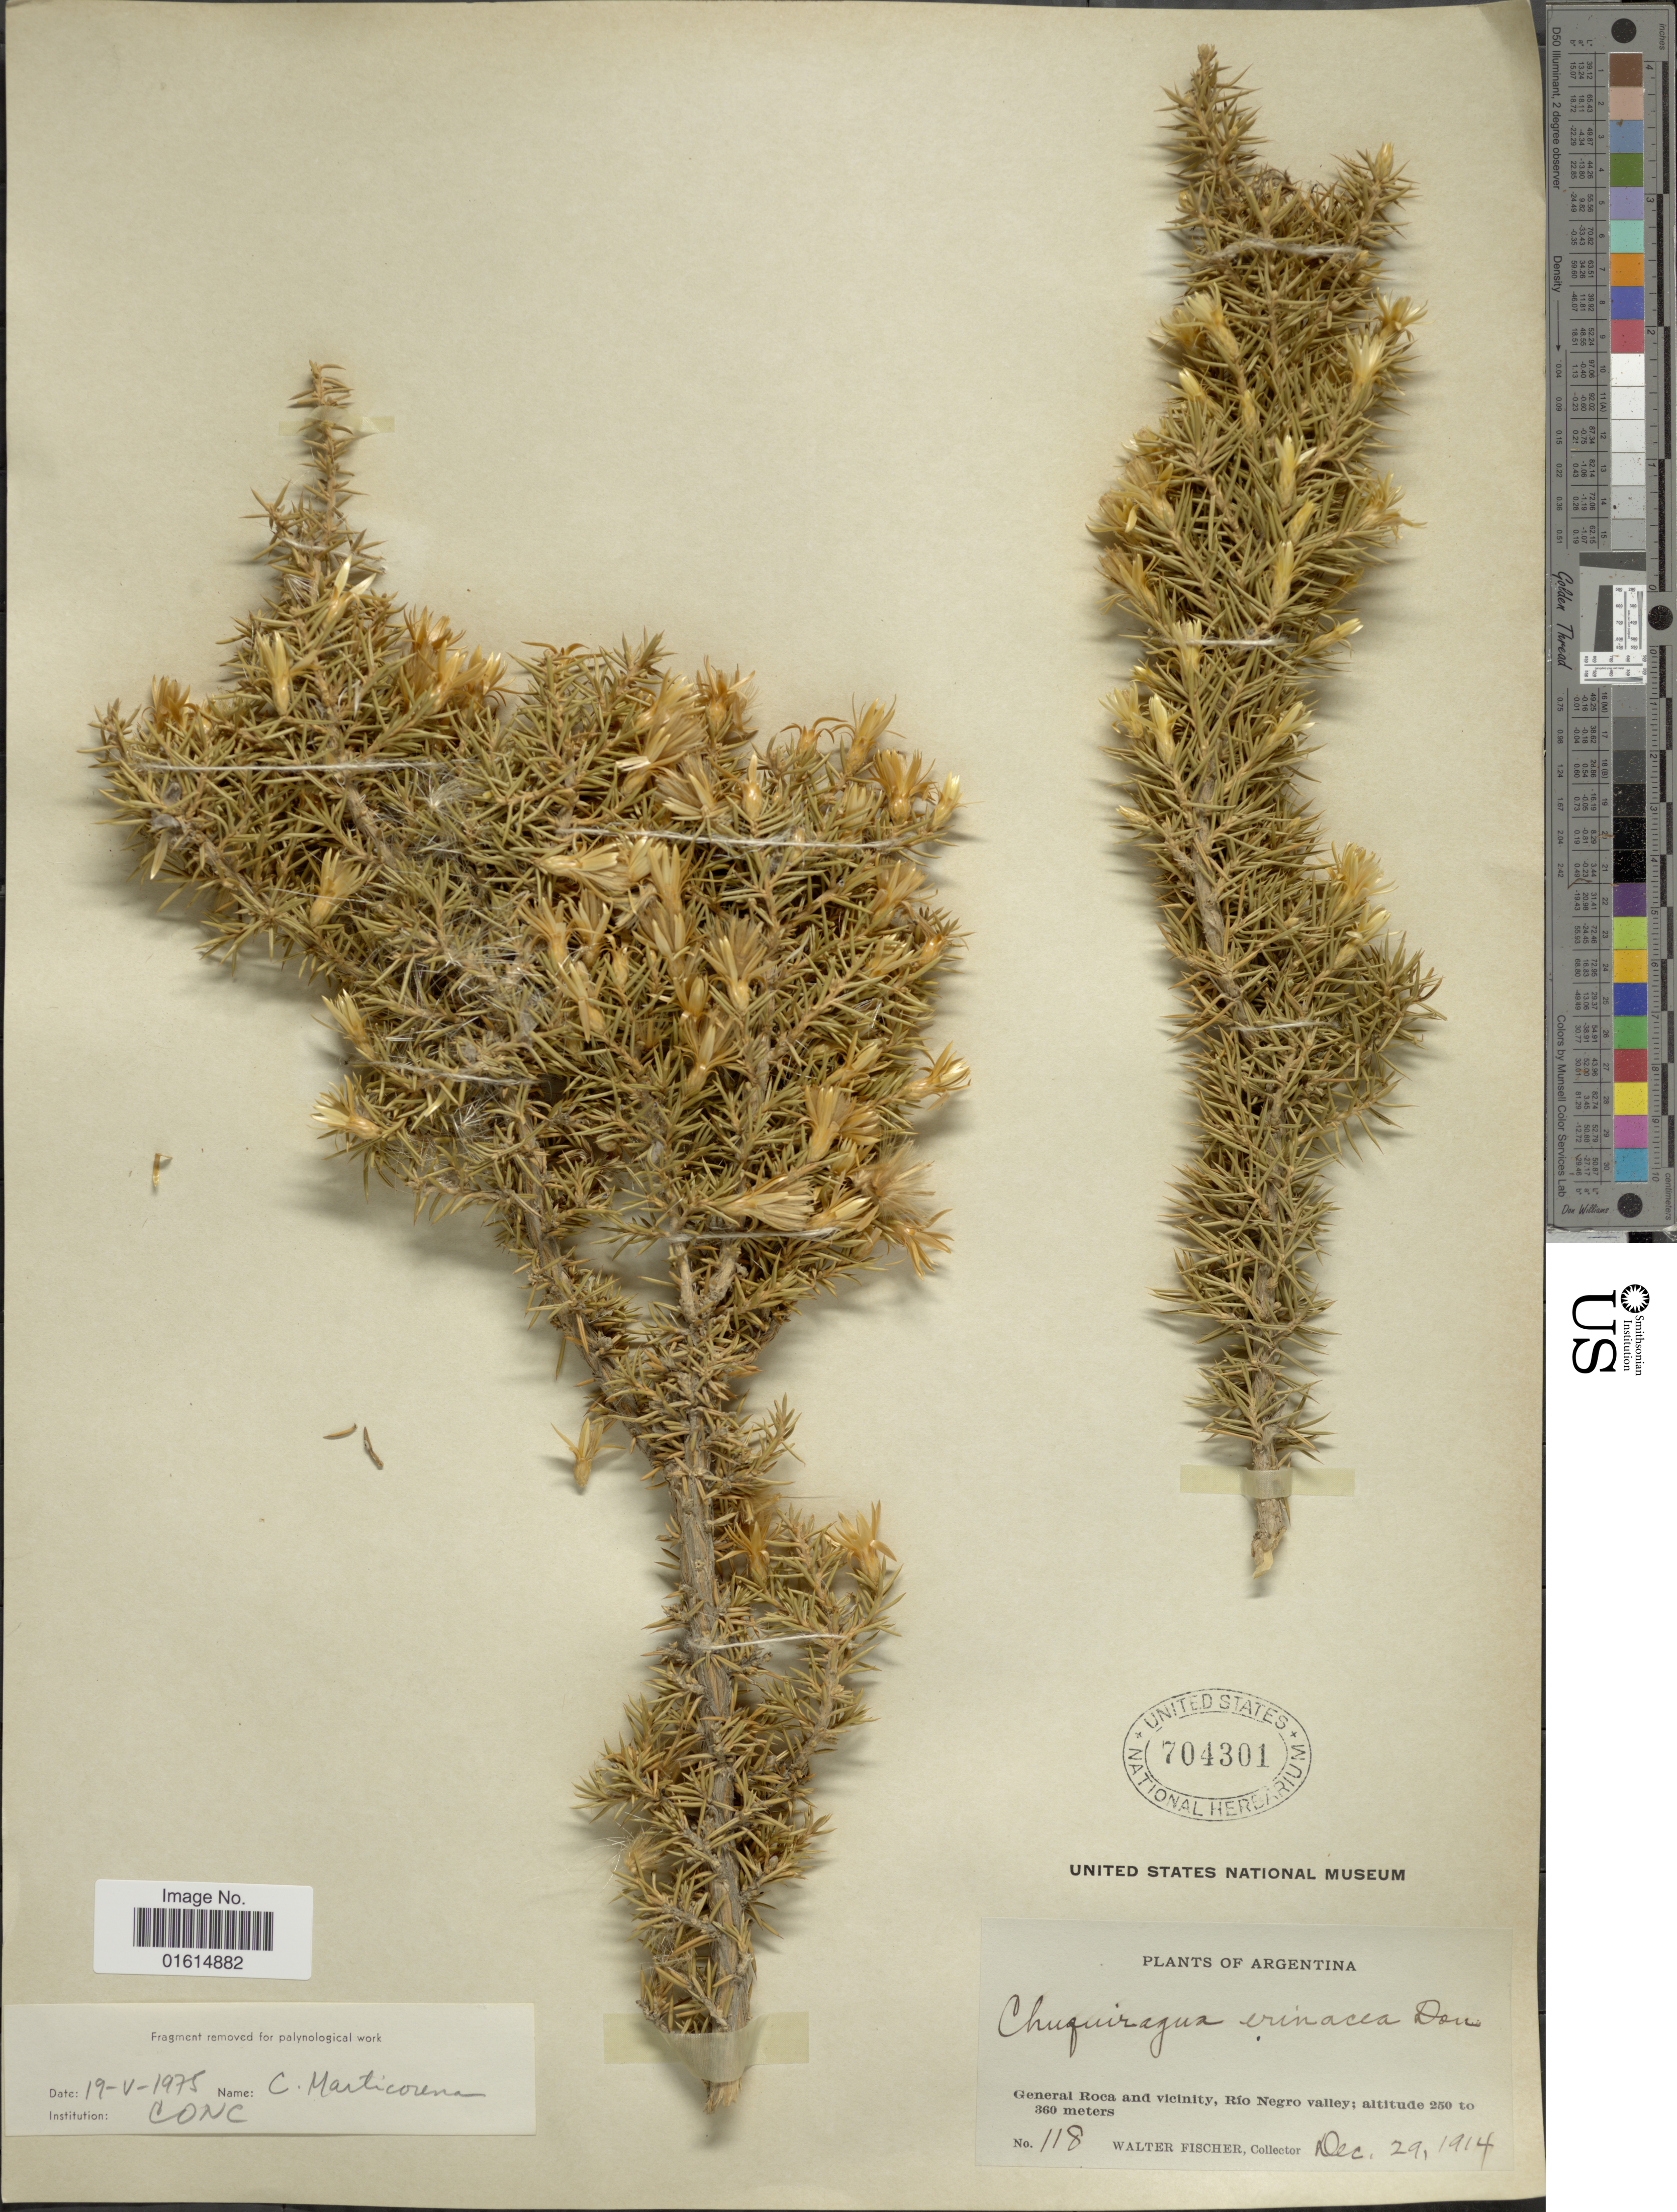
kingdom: Plantae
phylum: Tracheophyta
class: Magnoliopsida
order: Asterales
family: Asteraceae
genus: Chuquiraga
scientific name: Chuquiraga erinacea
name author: D. Don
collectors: W. Fischer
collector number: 118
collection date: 1914-12-29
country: Argentina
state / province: Rio Negro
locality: General Roca and vicinity, Rio Negro Valley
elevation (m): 250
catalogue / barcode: US 704301